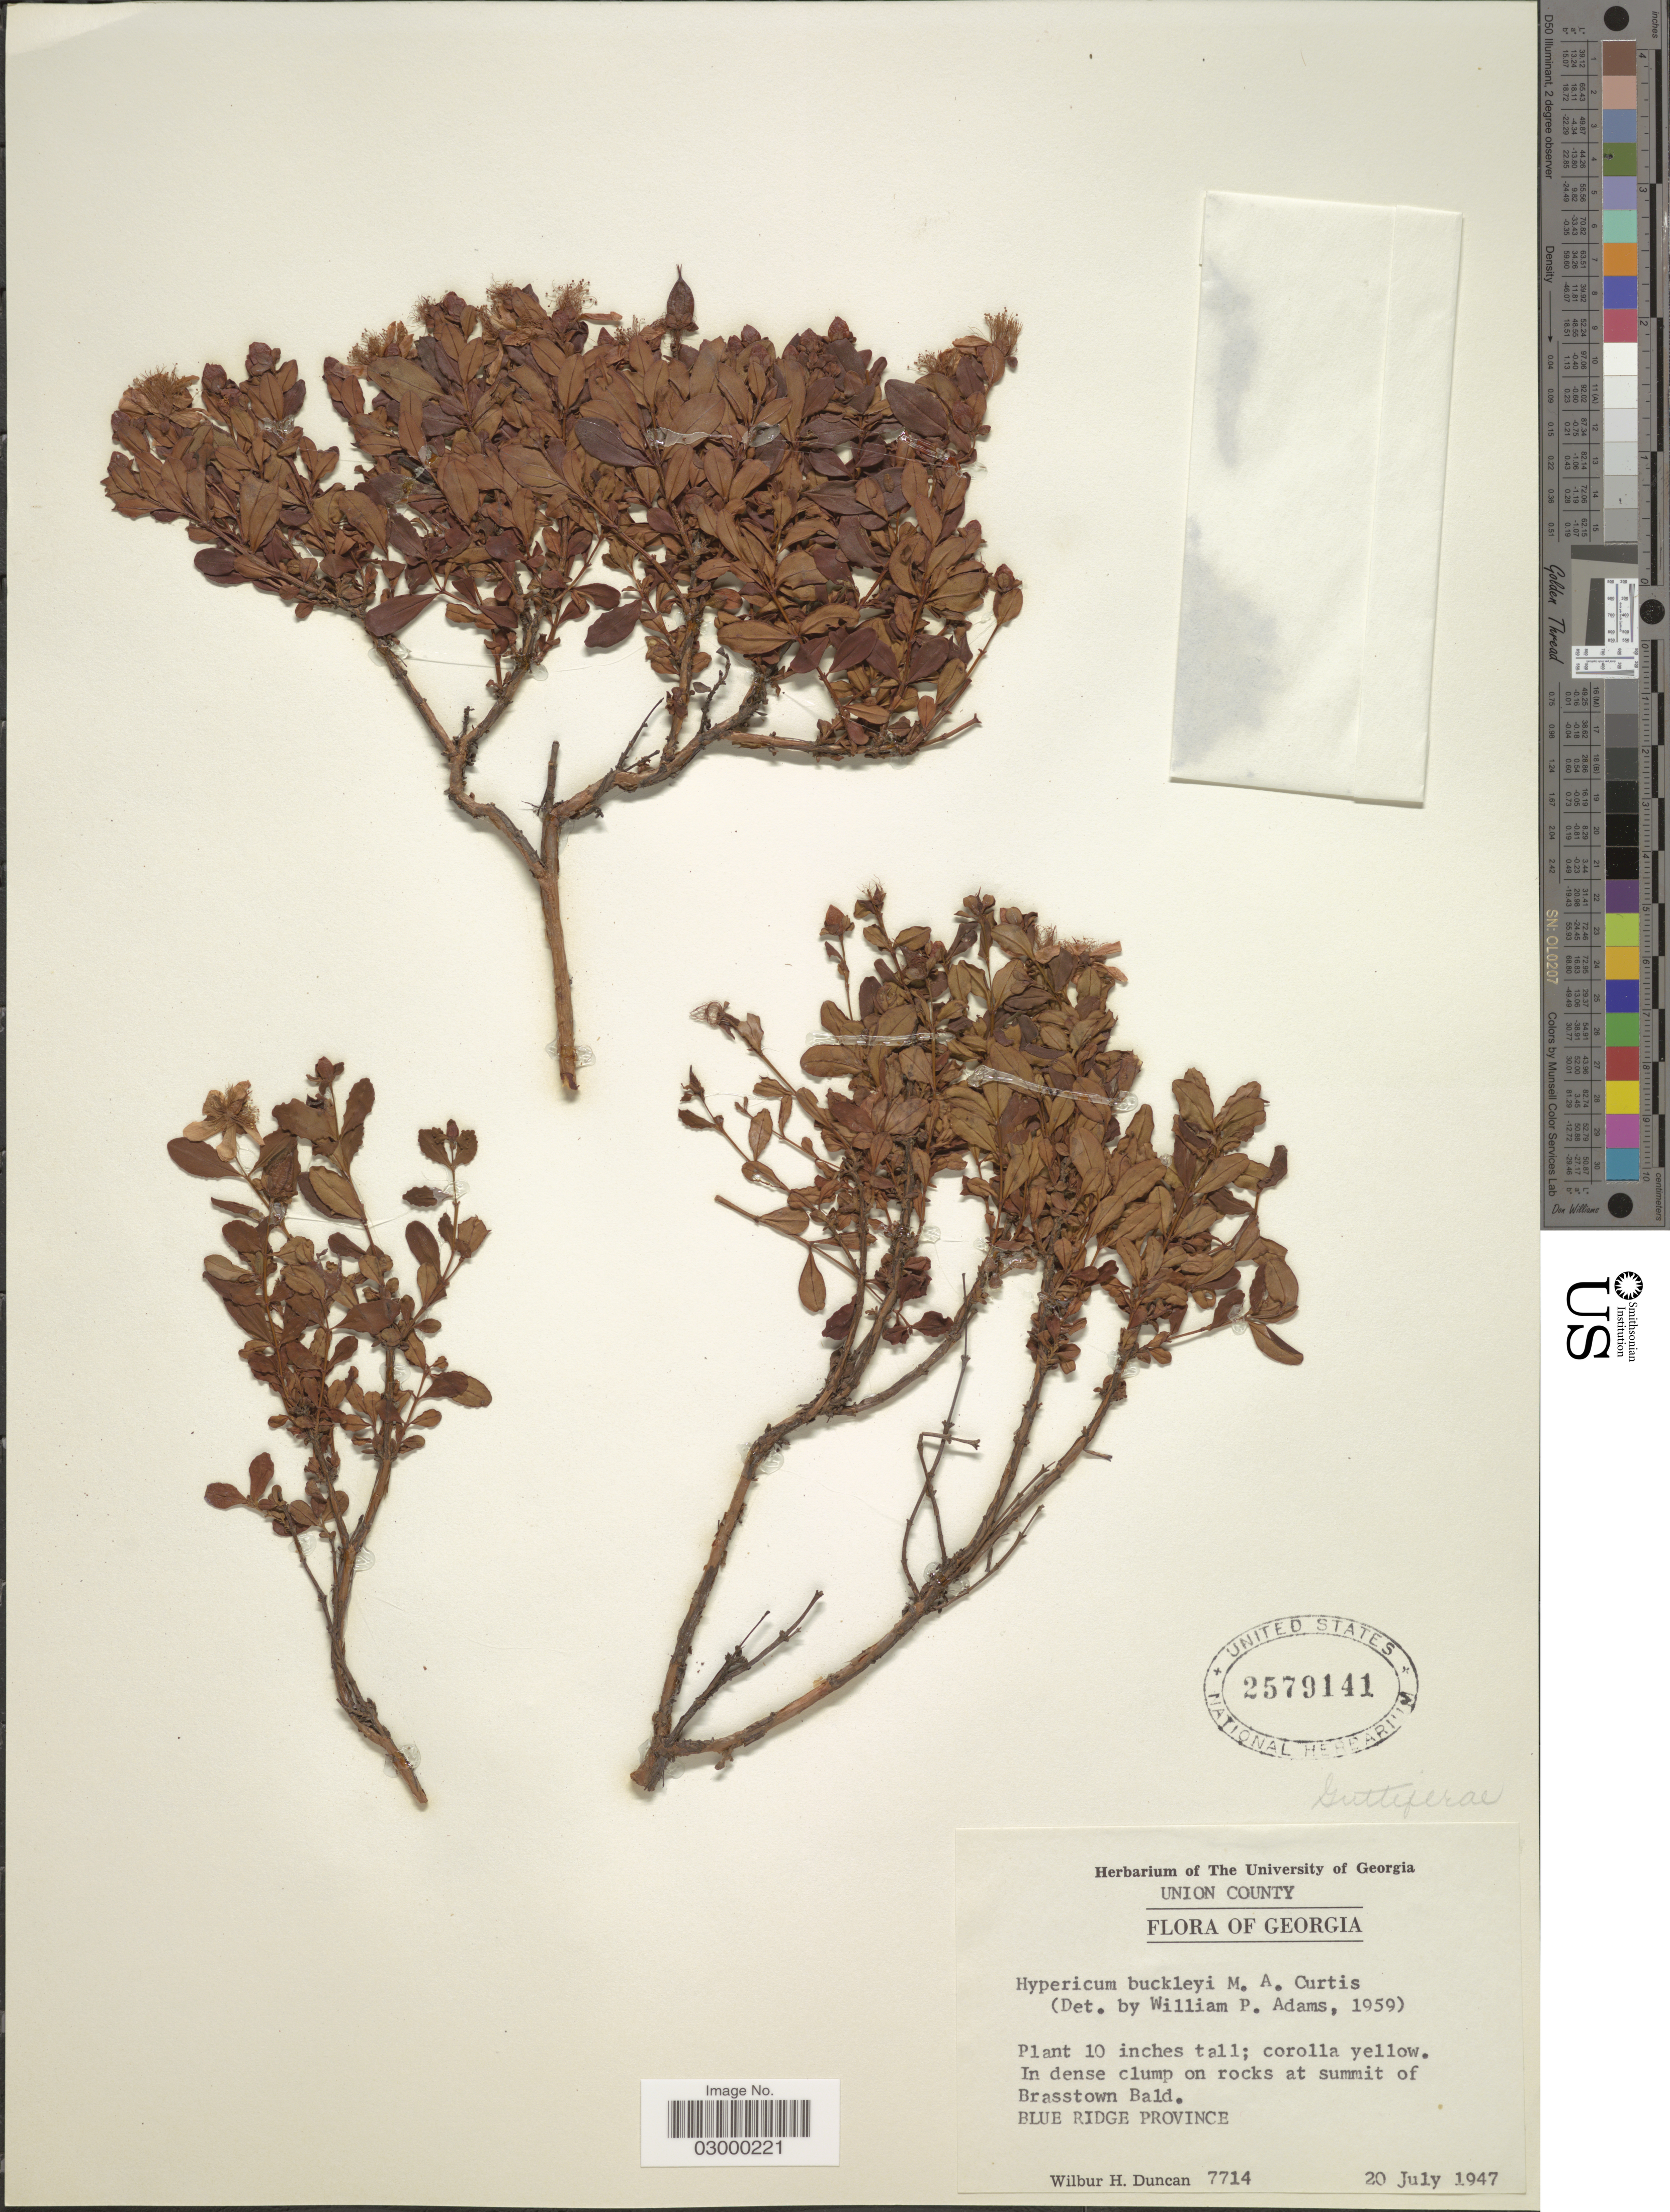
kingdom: Plantae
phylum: Tracheophyta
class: Magnoliopsida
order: Malpighiales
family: Hypericaceae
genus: Hypericum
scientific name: Hypericum buckleyi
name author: M.A. Curtis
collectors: W. H. Duncan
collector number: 7714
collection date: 1947-07-20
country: United States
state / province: Georgia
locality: Union County, In dense clump on rocks at summit of Brasstown Bald, Blue Ridge Province.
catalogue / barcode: US 2579141